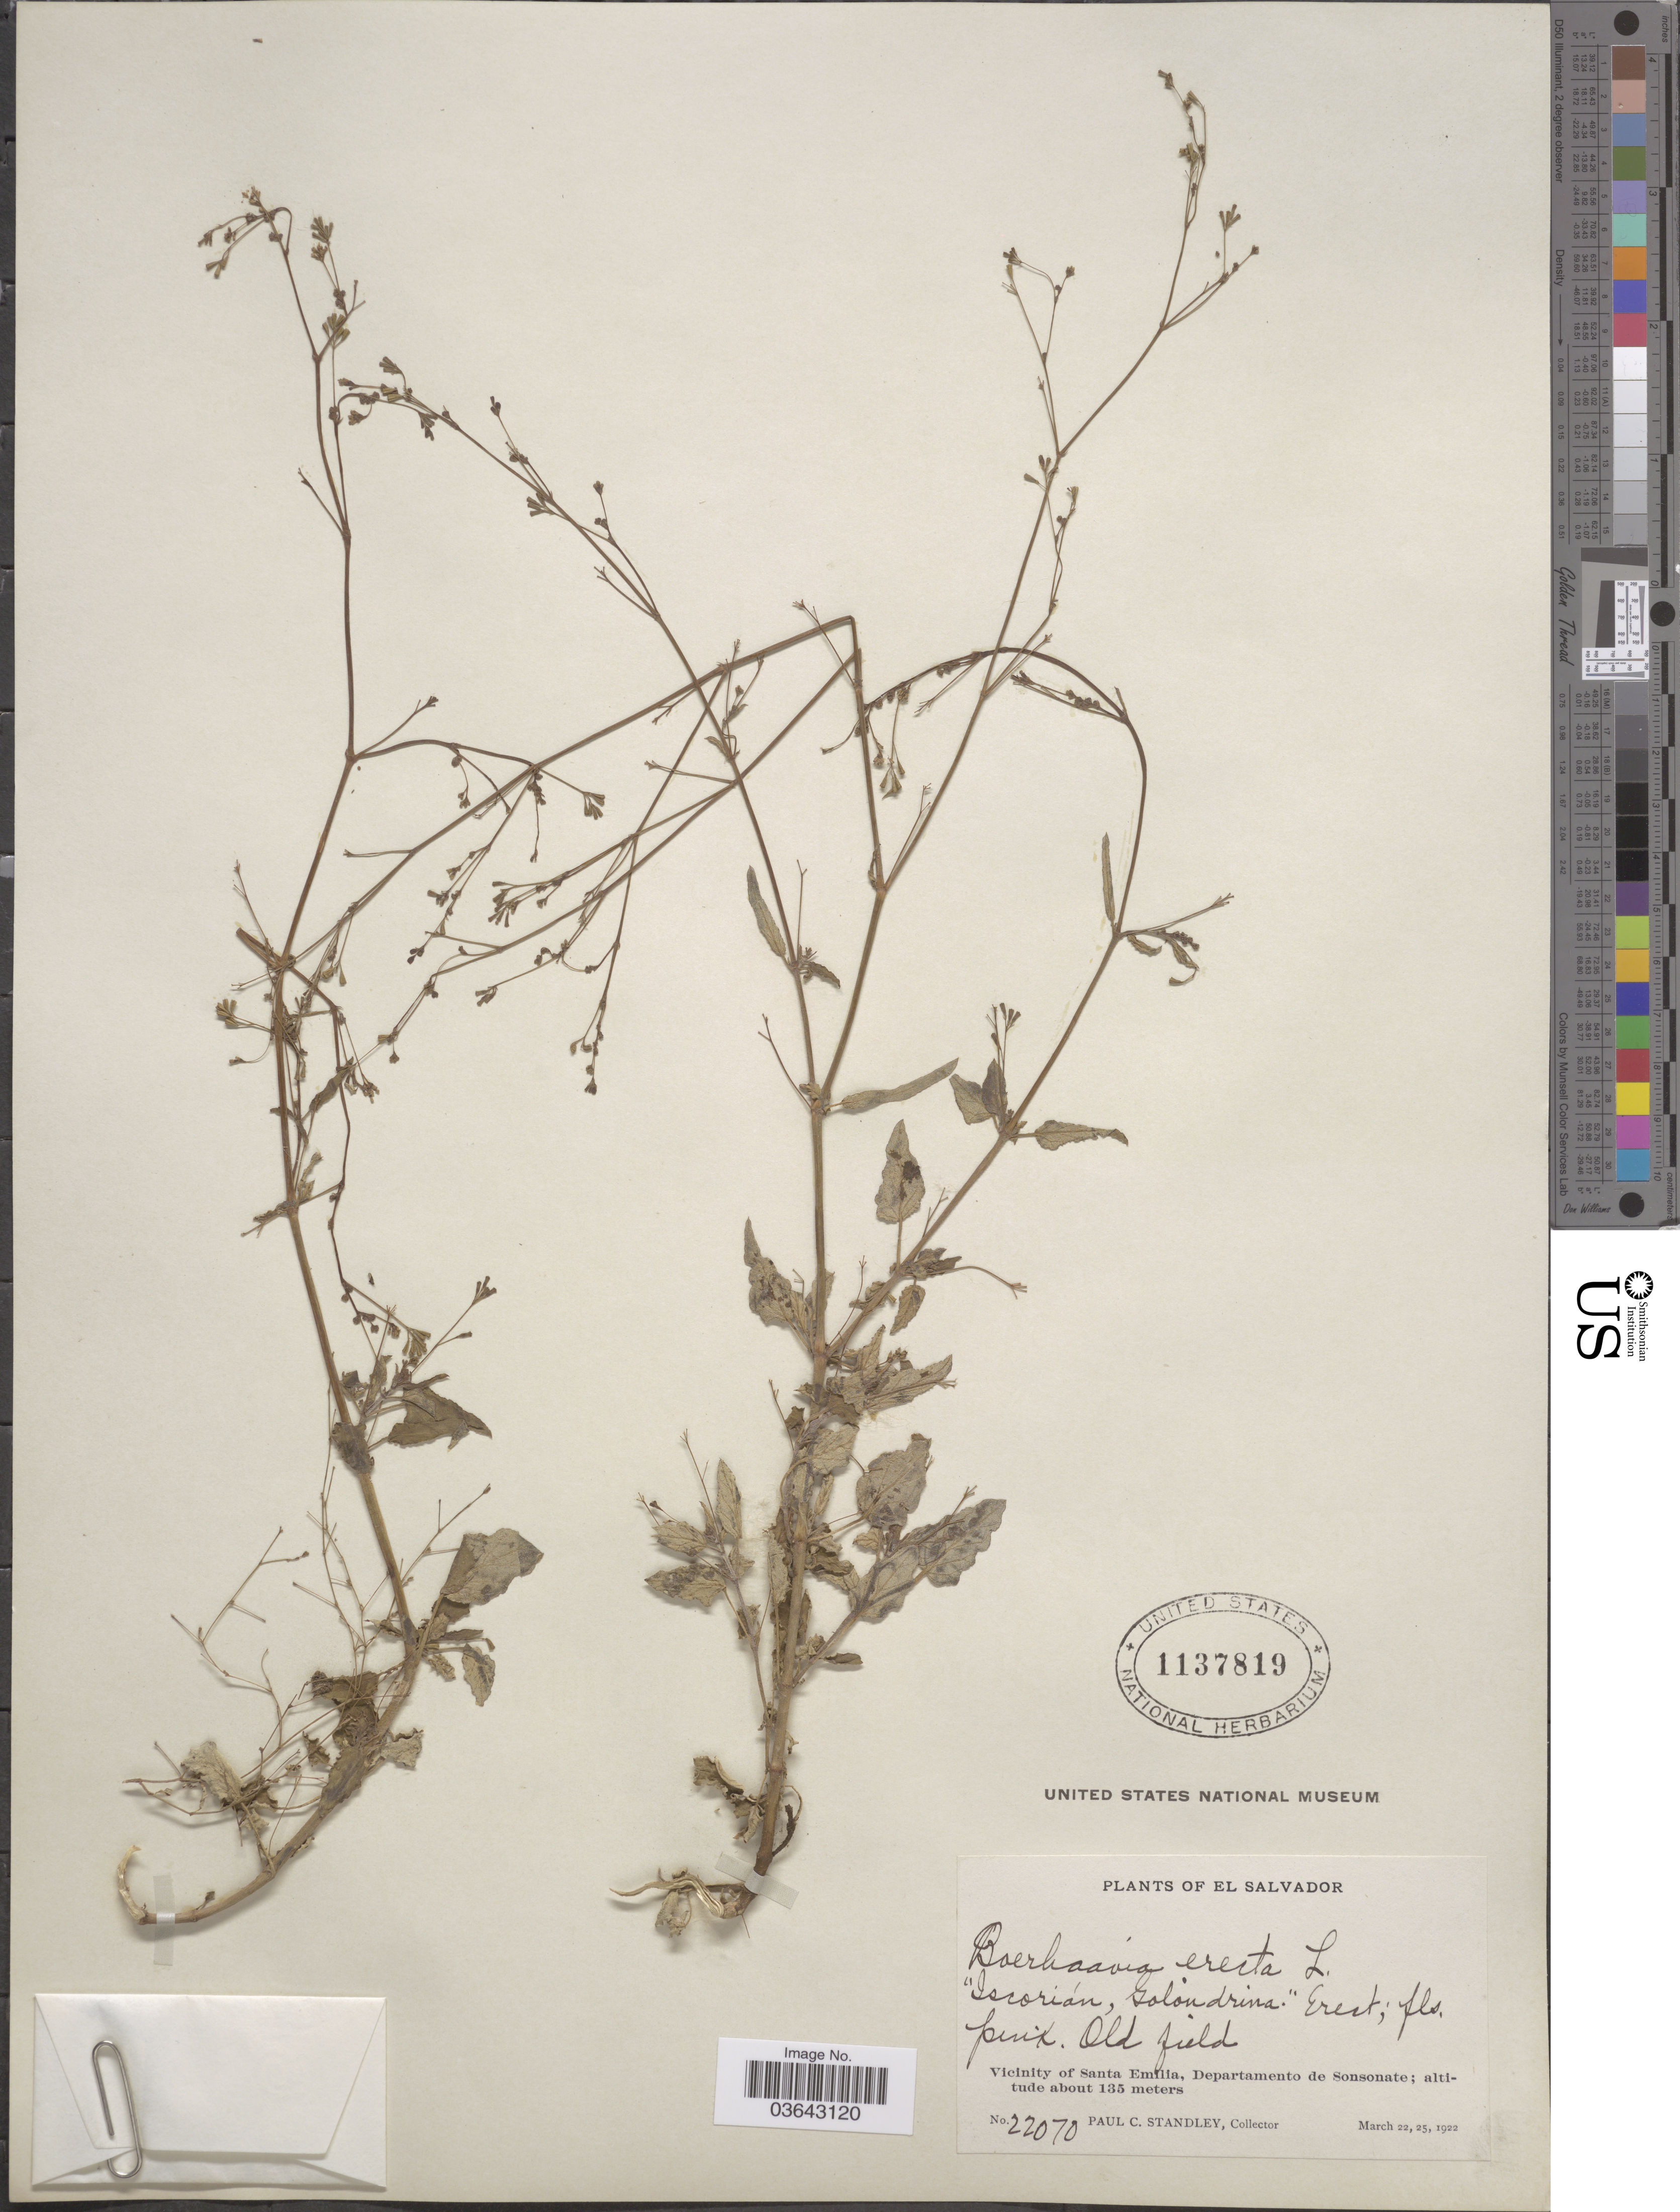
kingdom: Plantae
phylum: Tracheophyta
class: Magnoliopsida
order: Caryophyllales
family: Nyctaginaceae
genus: Boerhavia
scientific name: Boerhavia erecta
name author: L.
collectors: P. C. Standley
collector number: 22070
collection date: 1922-03-22/1922-03-25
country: El Salvador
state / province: Sonsonate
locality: Vicinity of Santa Emilia, Departamento de Sonsonate.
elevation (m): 135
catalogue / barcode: US 1137819